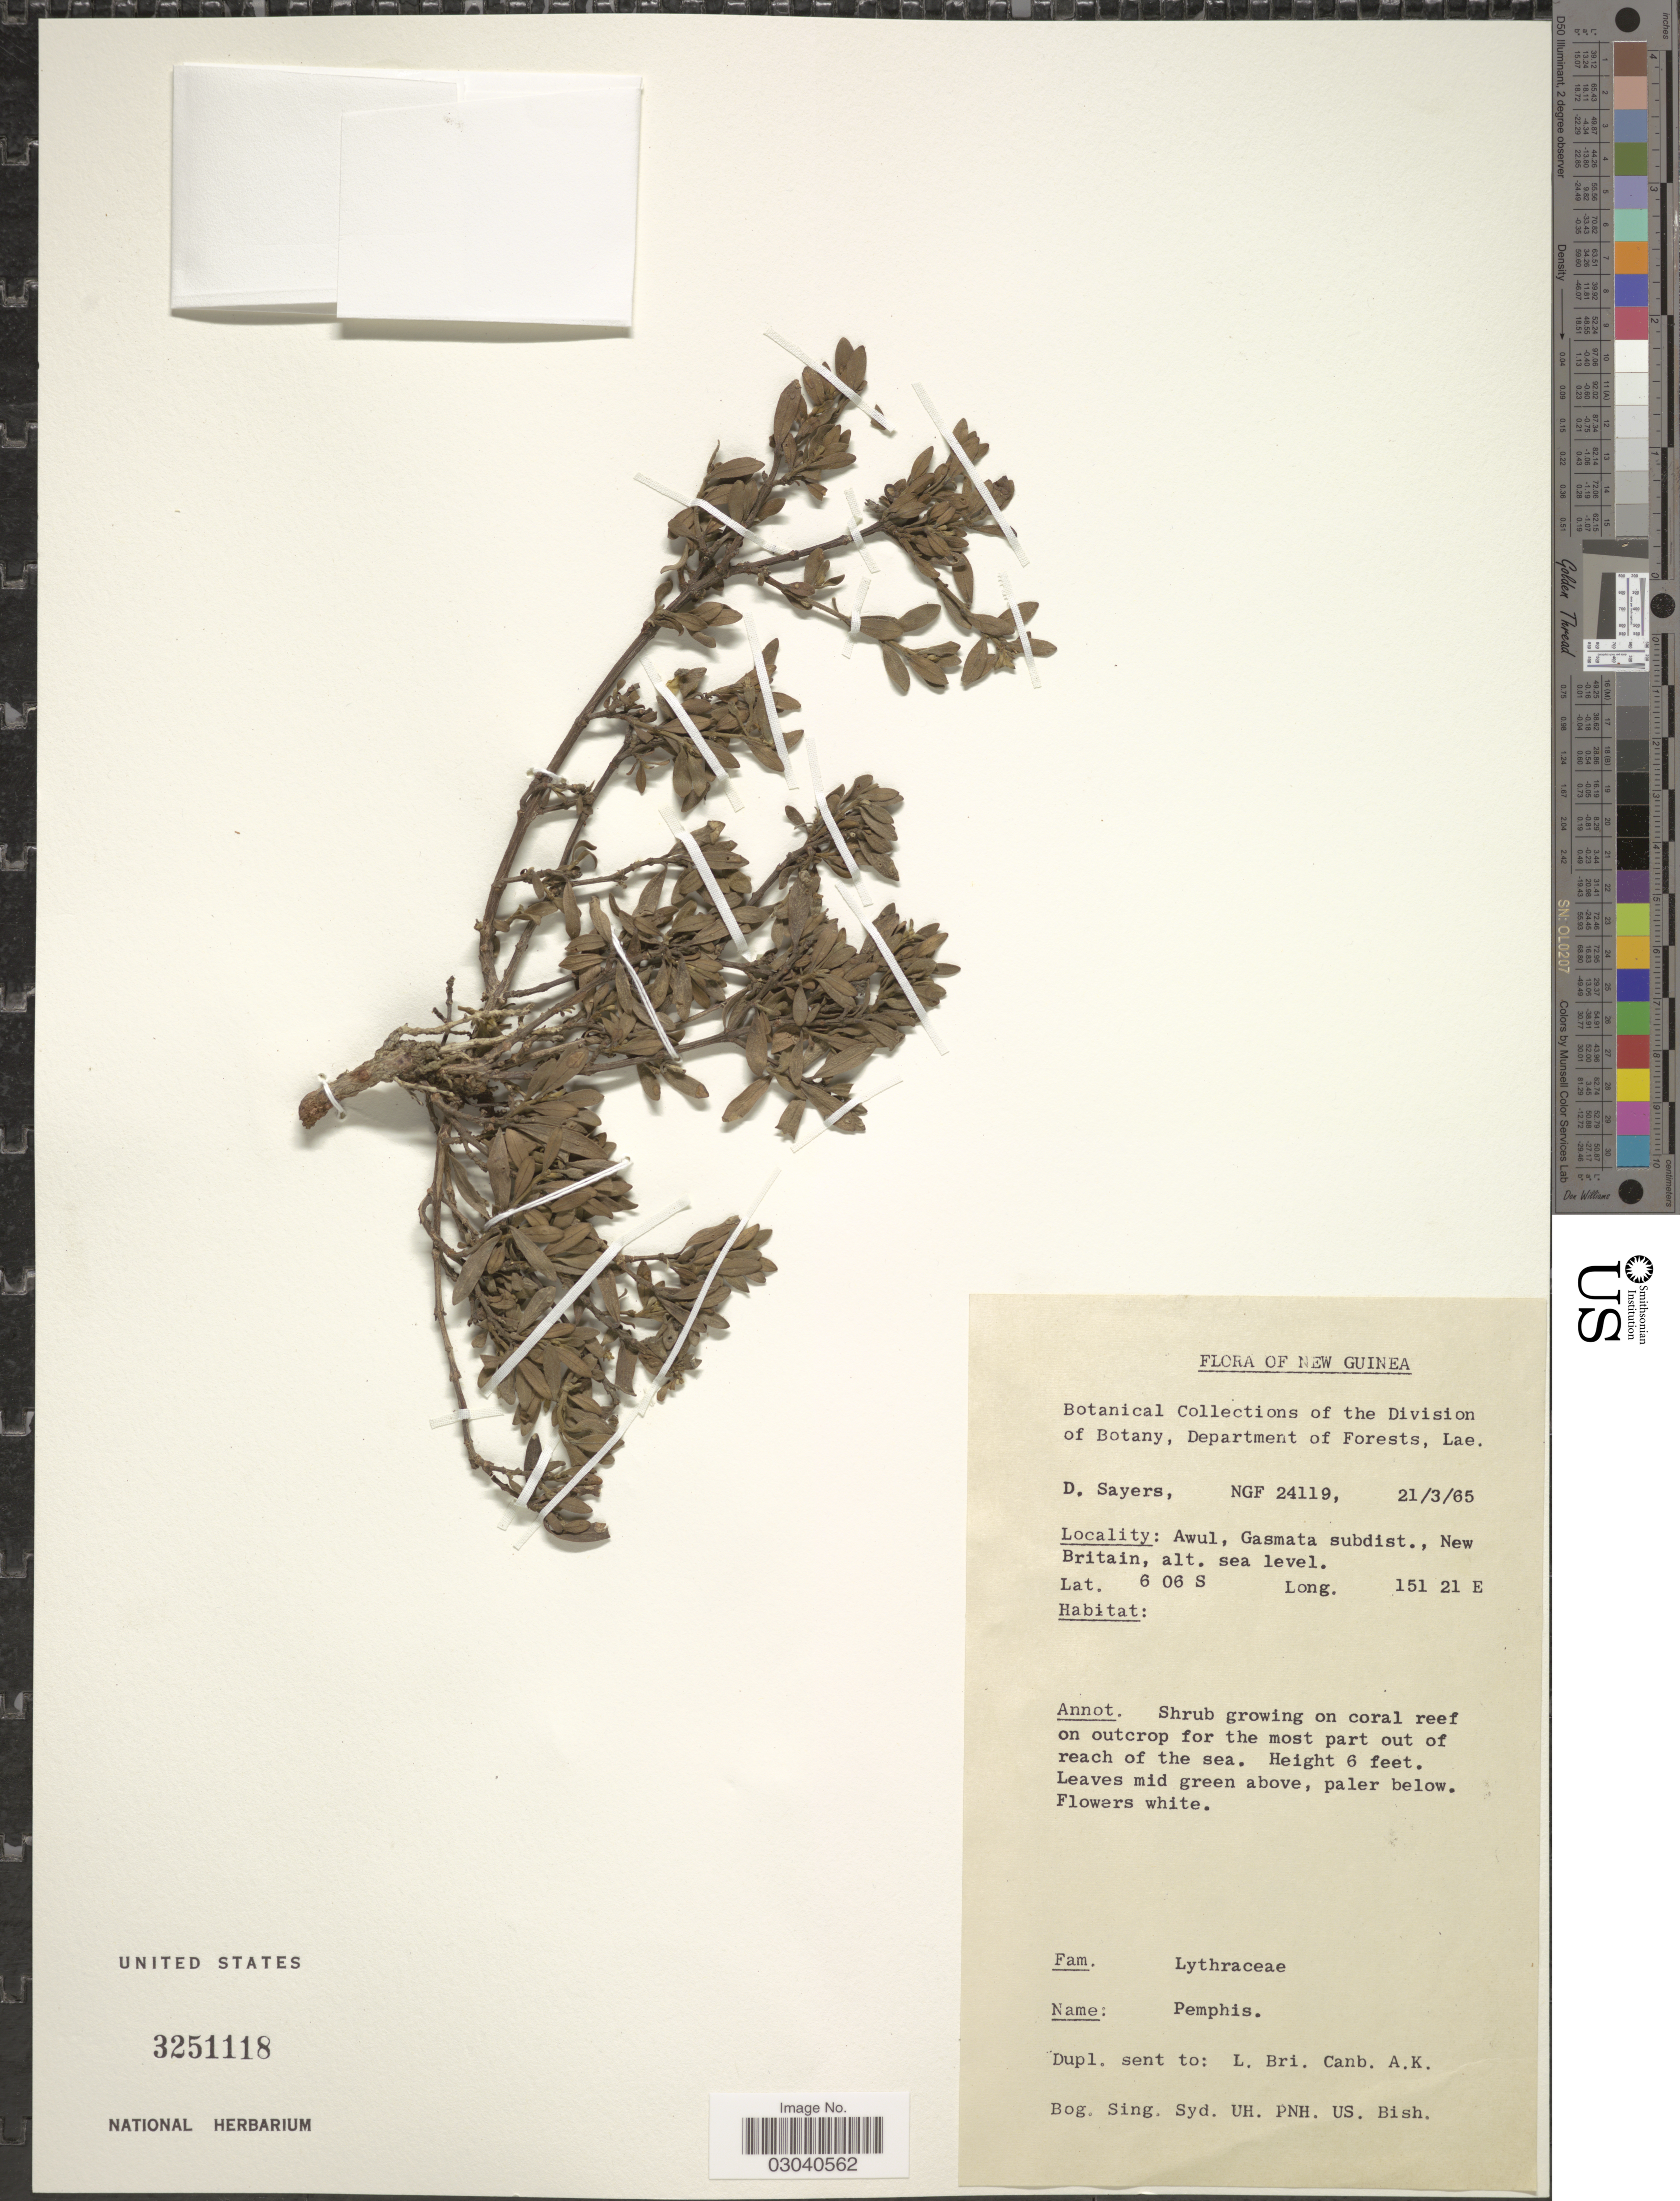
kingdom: Plantae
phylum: Tracheophyta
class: Magnoliopsida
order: Myrtales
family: Lythraceae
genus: Pemphis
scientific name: Pemphis acidula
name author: J.R. Forst. & G. Forst.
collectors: D. Sayers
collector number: NGF24119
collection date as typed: Transcribed d/m/y: 21/3/65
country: Papua New Guinea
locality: New Guinea. Awul, Gasmata subdist., New Britain.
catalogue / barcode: US 3251118